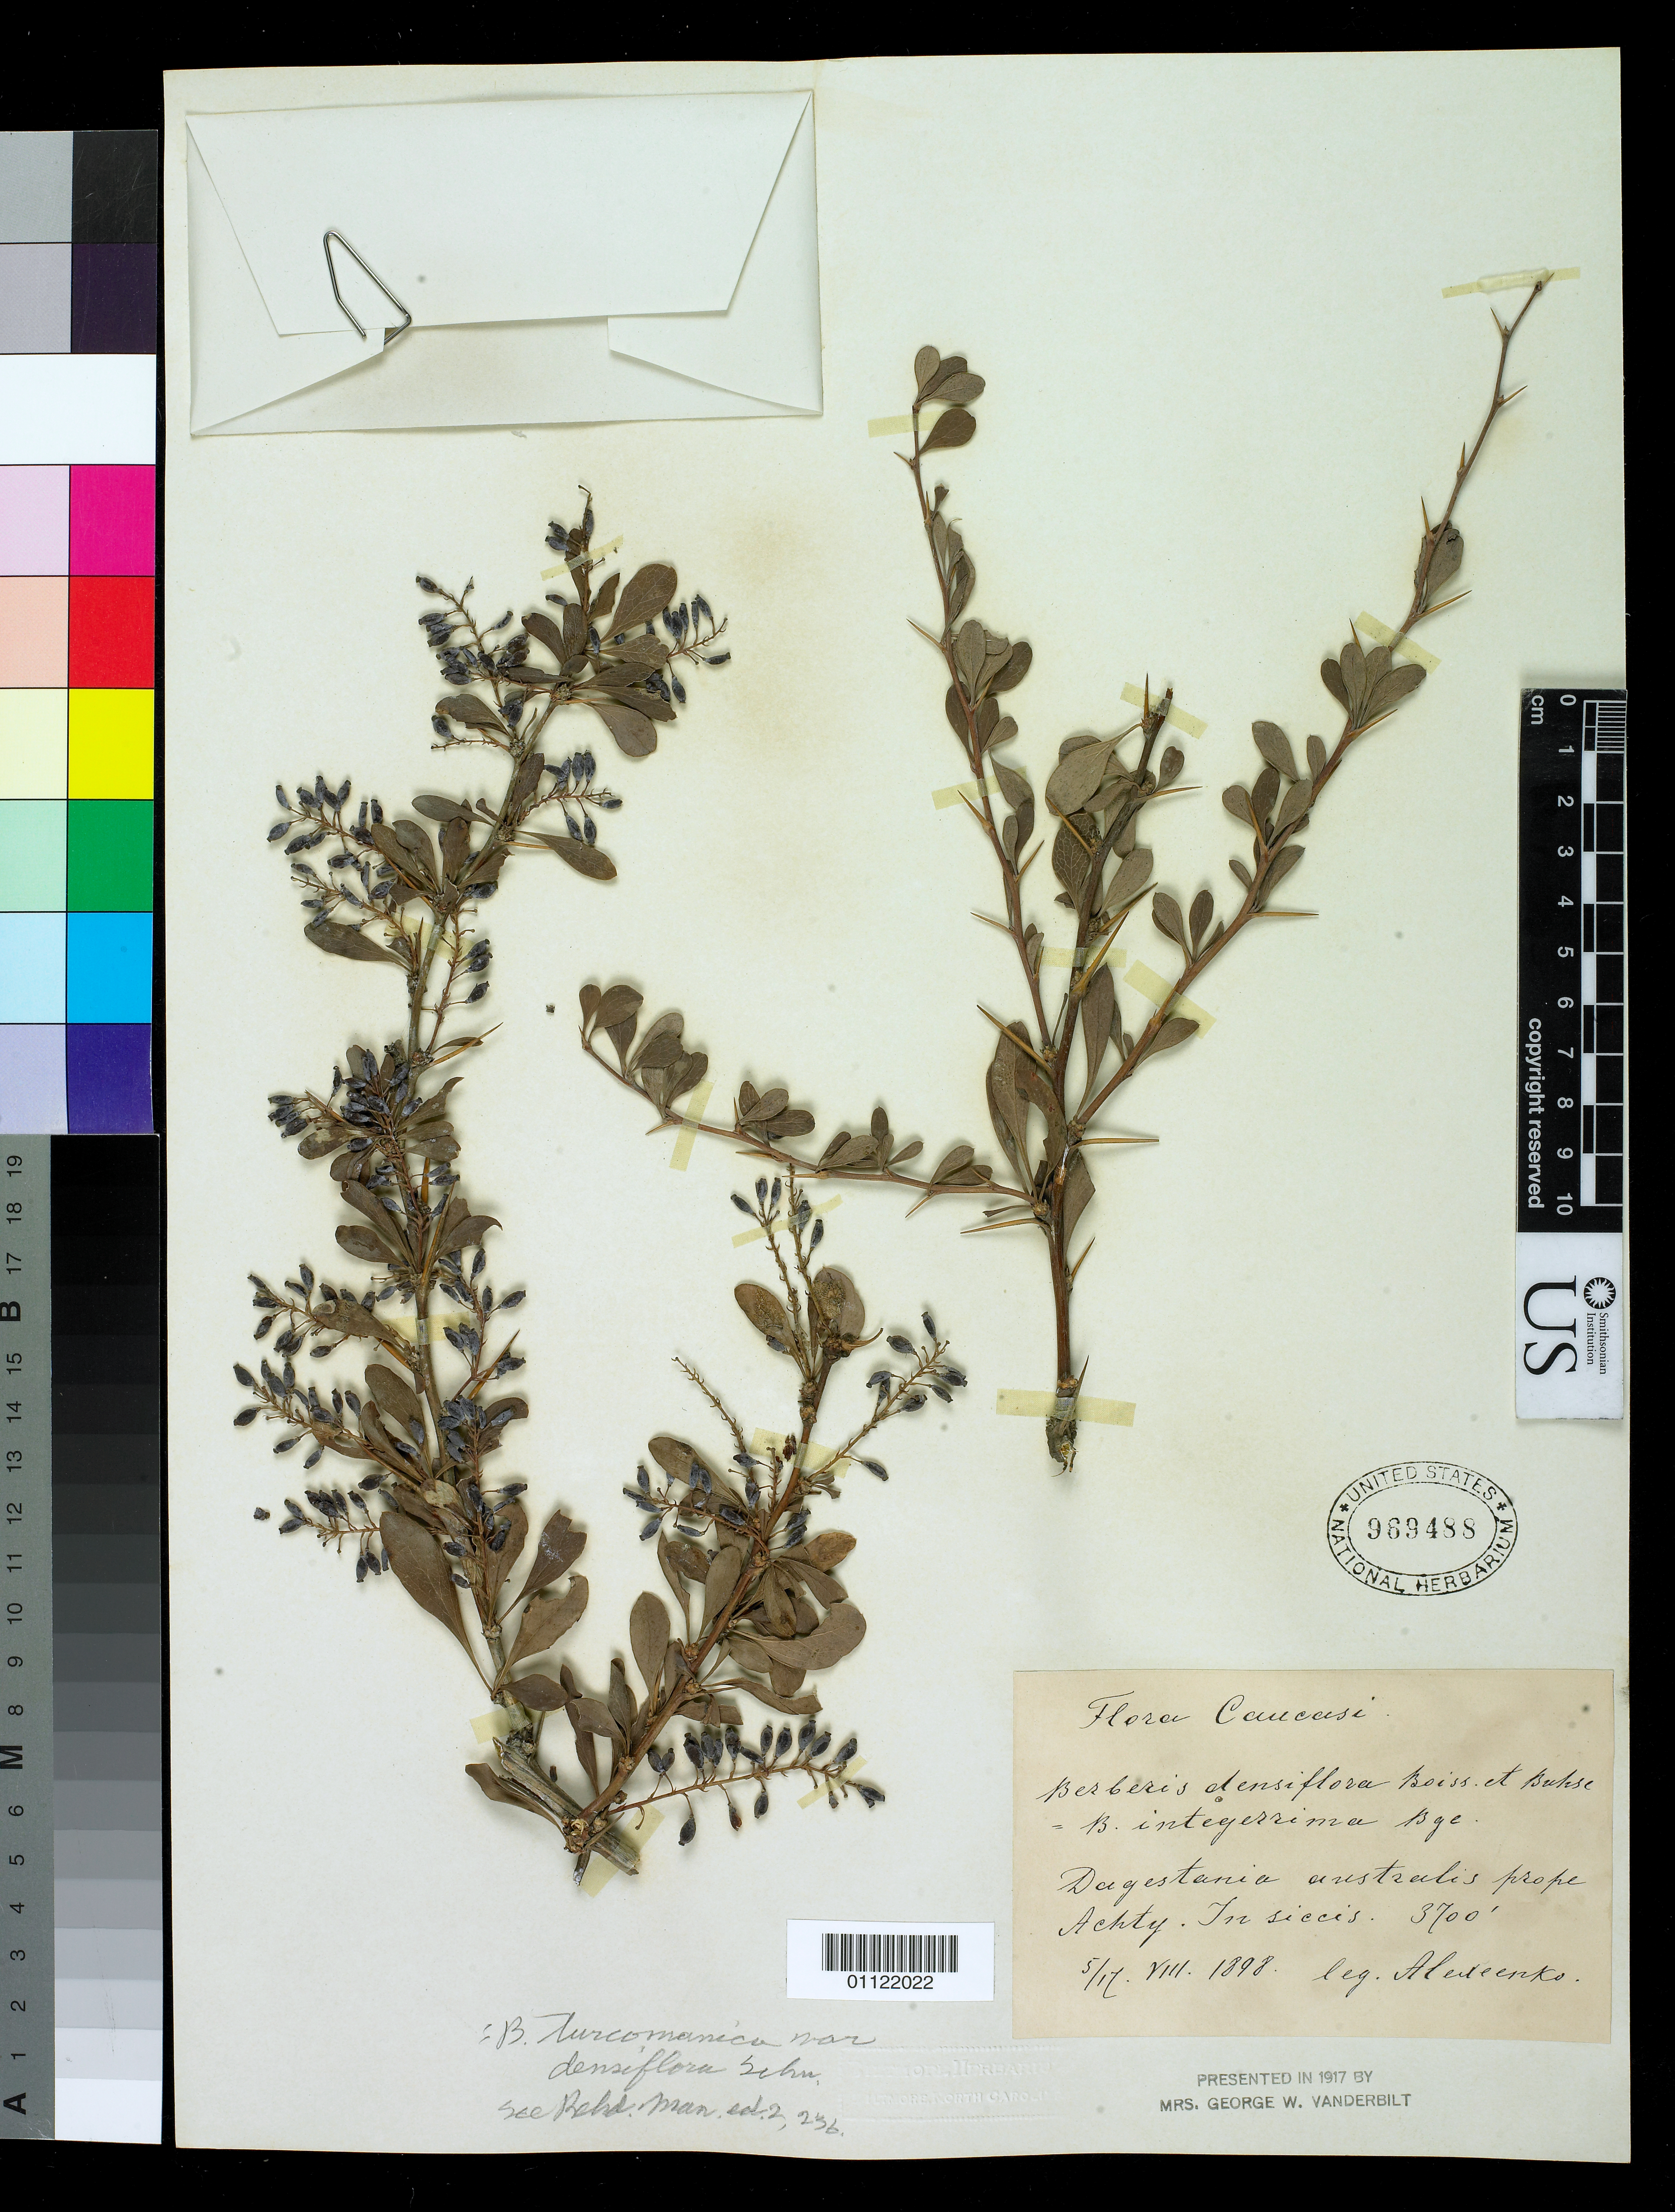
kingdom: Plantae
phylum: Tracheophyta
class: Magnoliopsida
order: Ranunculales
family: Berberidaceae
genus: Berberis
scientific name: Berberis turcomanica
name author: Kar. ex Ledeb.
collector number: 256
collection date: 1898-08-05/1898-08-17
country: Russian Federation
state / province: Dagestan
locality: Dagestania australis prope Achty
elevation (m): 1128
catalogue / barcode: US 989488